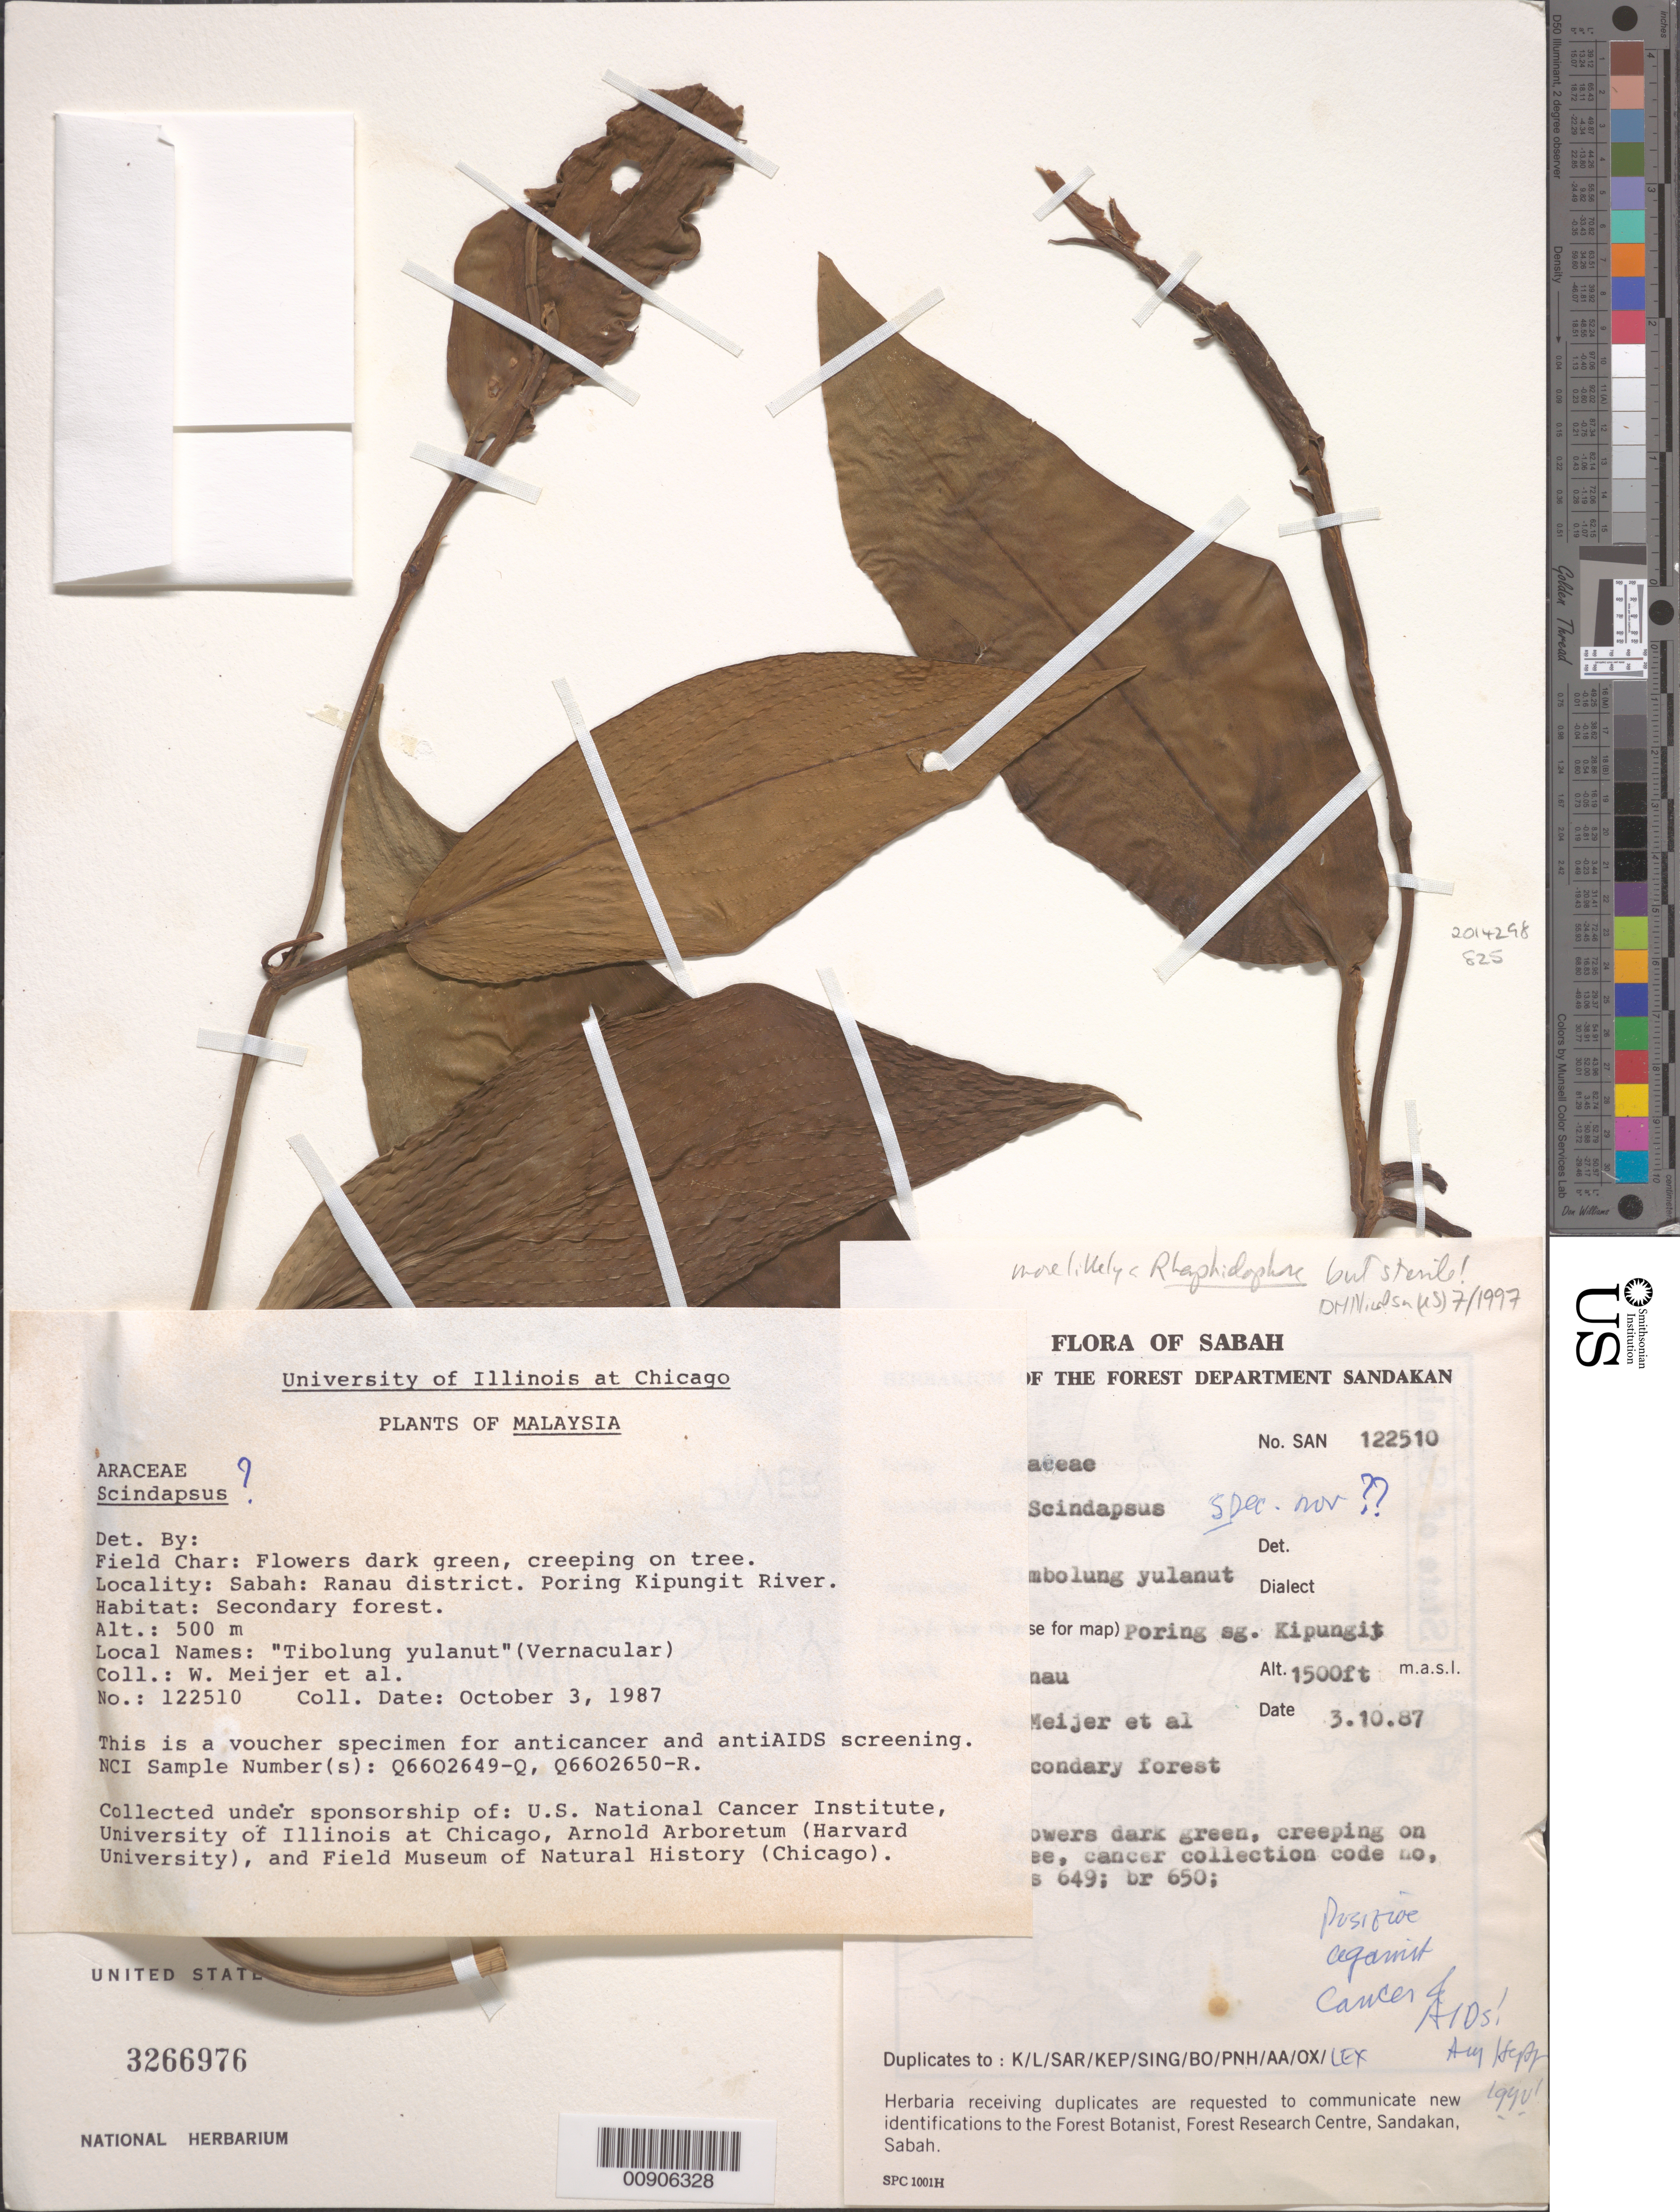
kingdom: Plantae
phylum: Tracheophyta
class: Liliopsida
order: Alismatales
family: Araceae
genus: Rhaphidophora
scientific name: Rhaphidophora sp.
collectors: W. Meijer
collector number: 122510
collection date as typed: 03 Oct 1987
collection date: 1987-10-03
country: Indonesia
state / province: Kalimantan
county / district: Kalimantan Barat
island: Borneo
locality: Poring sg. Kipungit; District of Ranau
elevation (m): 457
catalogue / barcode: US 3266976